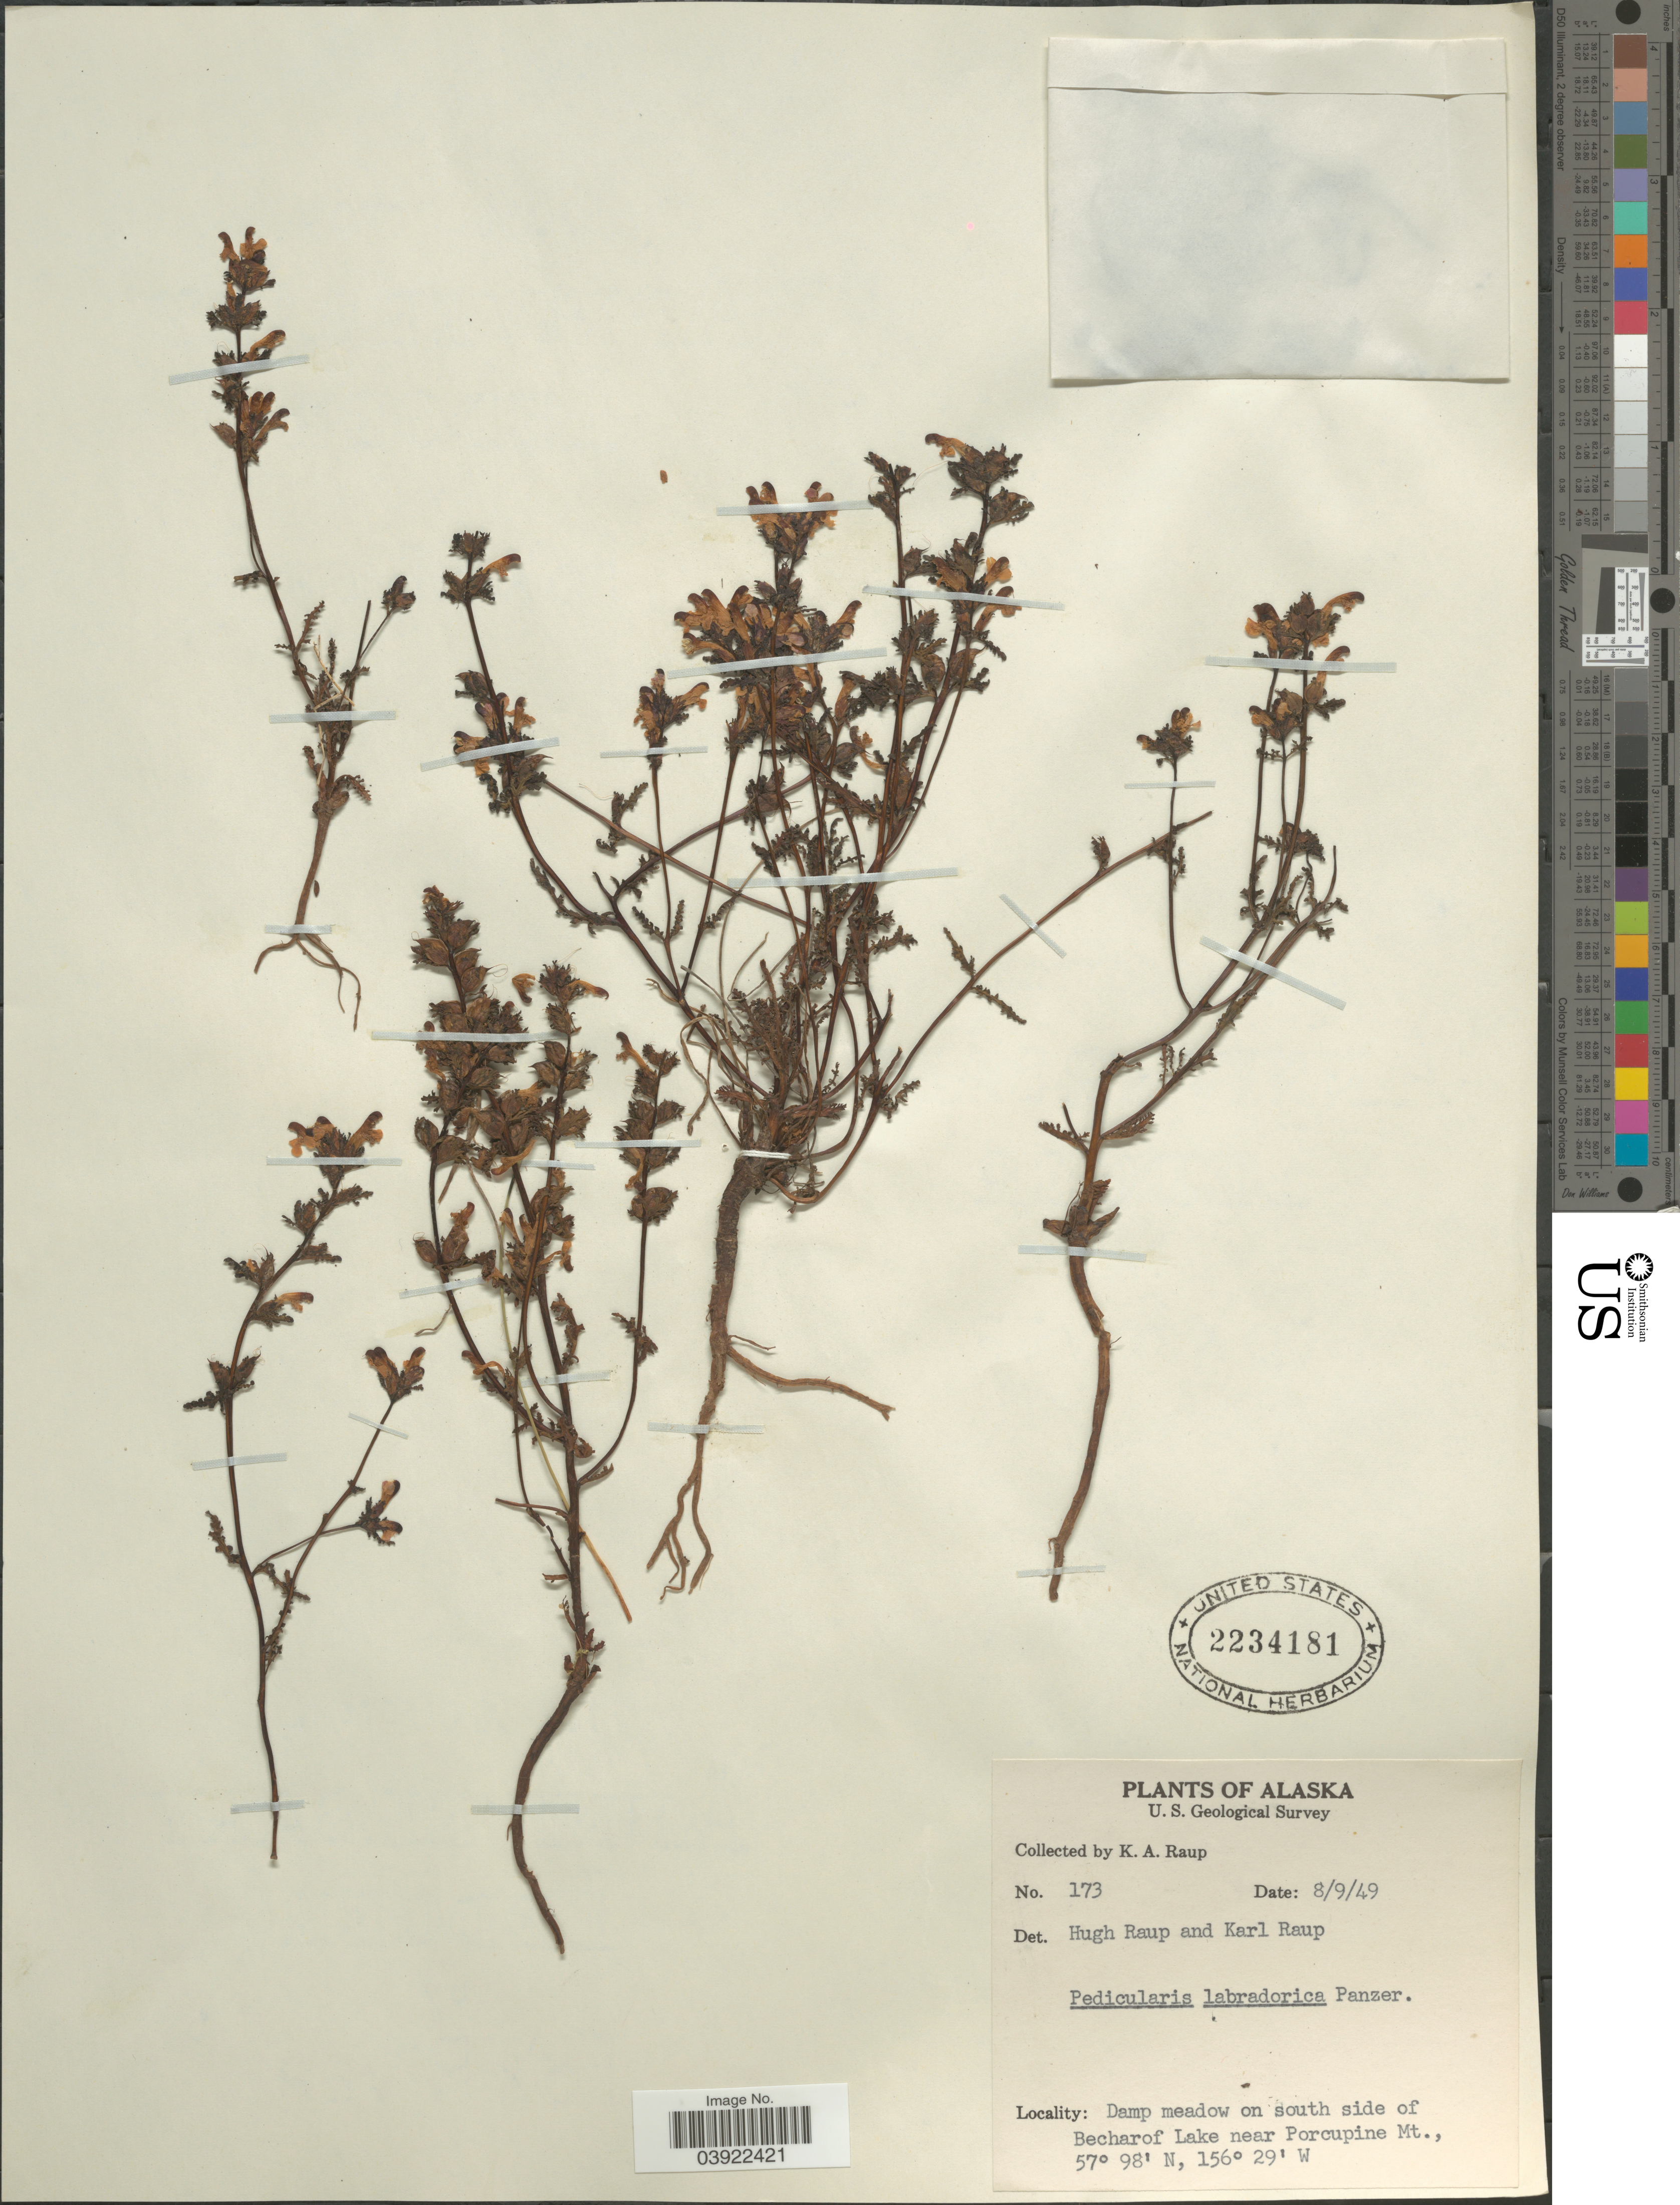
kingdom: Plantae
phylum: Tracheophyta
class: Magnoliopsida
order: Lamiales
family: Orobanchaceae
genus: Pedicularis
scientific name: Pedicularis labradorica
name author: Wirsing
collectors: K. Raup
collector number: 173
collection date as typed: Transcribed d/m/y: 9/8/49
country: United States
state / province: Alaska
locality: Damp meadow on south side of Becharof Lake near Porcupine Mt.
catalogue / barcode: US 2234181